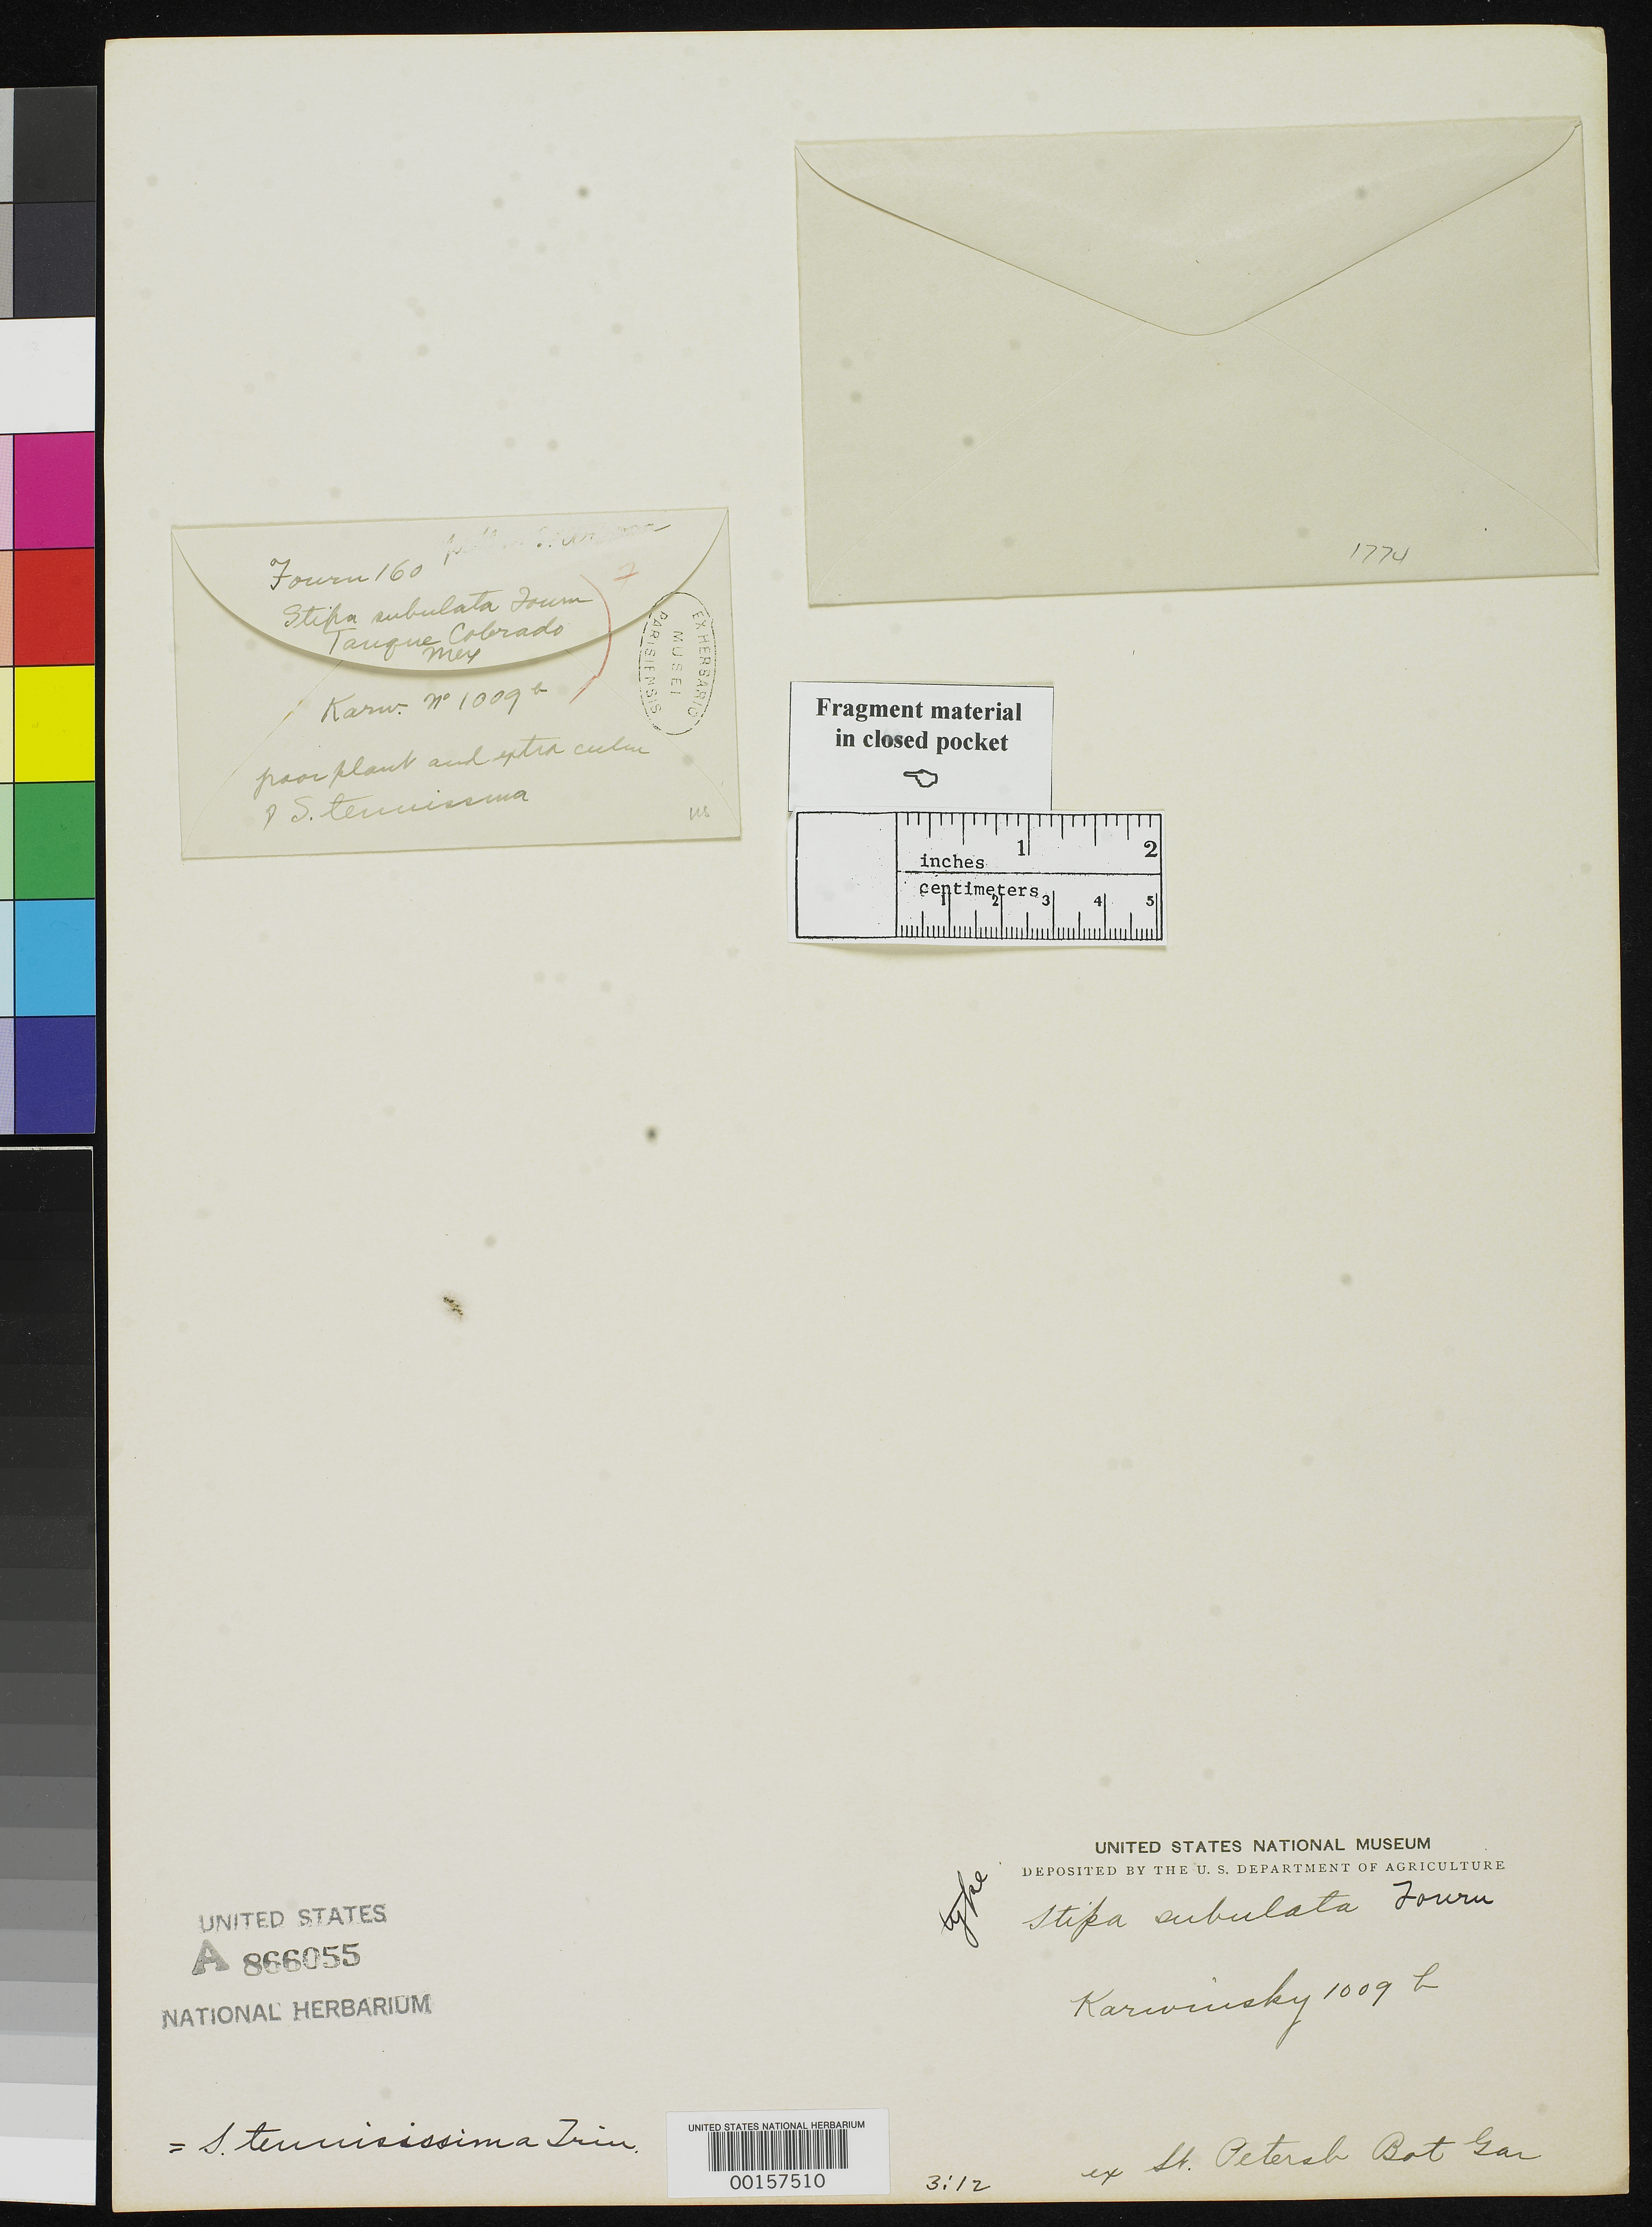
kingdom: Plantae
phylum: Tracheophyta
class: Liliopsida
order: Poales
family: Poaceae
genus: Stipa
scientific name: Stipa subulata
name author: E. Fourn.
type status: Type Fragment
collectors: W. F. Karwinski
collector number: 1009b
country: Mexico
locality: Tanque Colorado.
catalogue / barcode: US 866055A